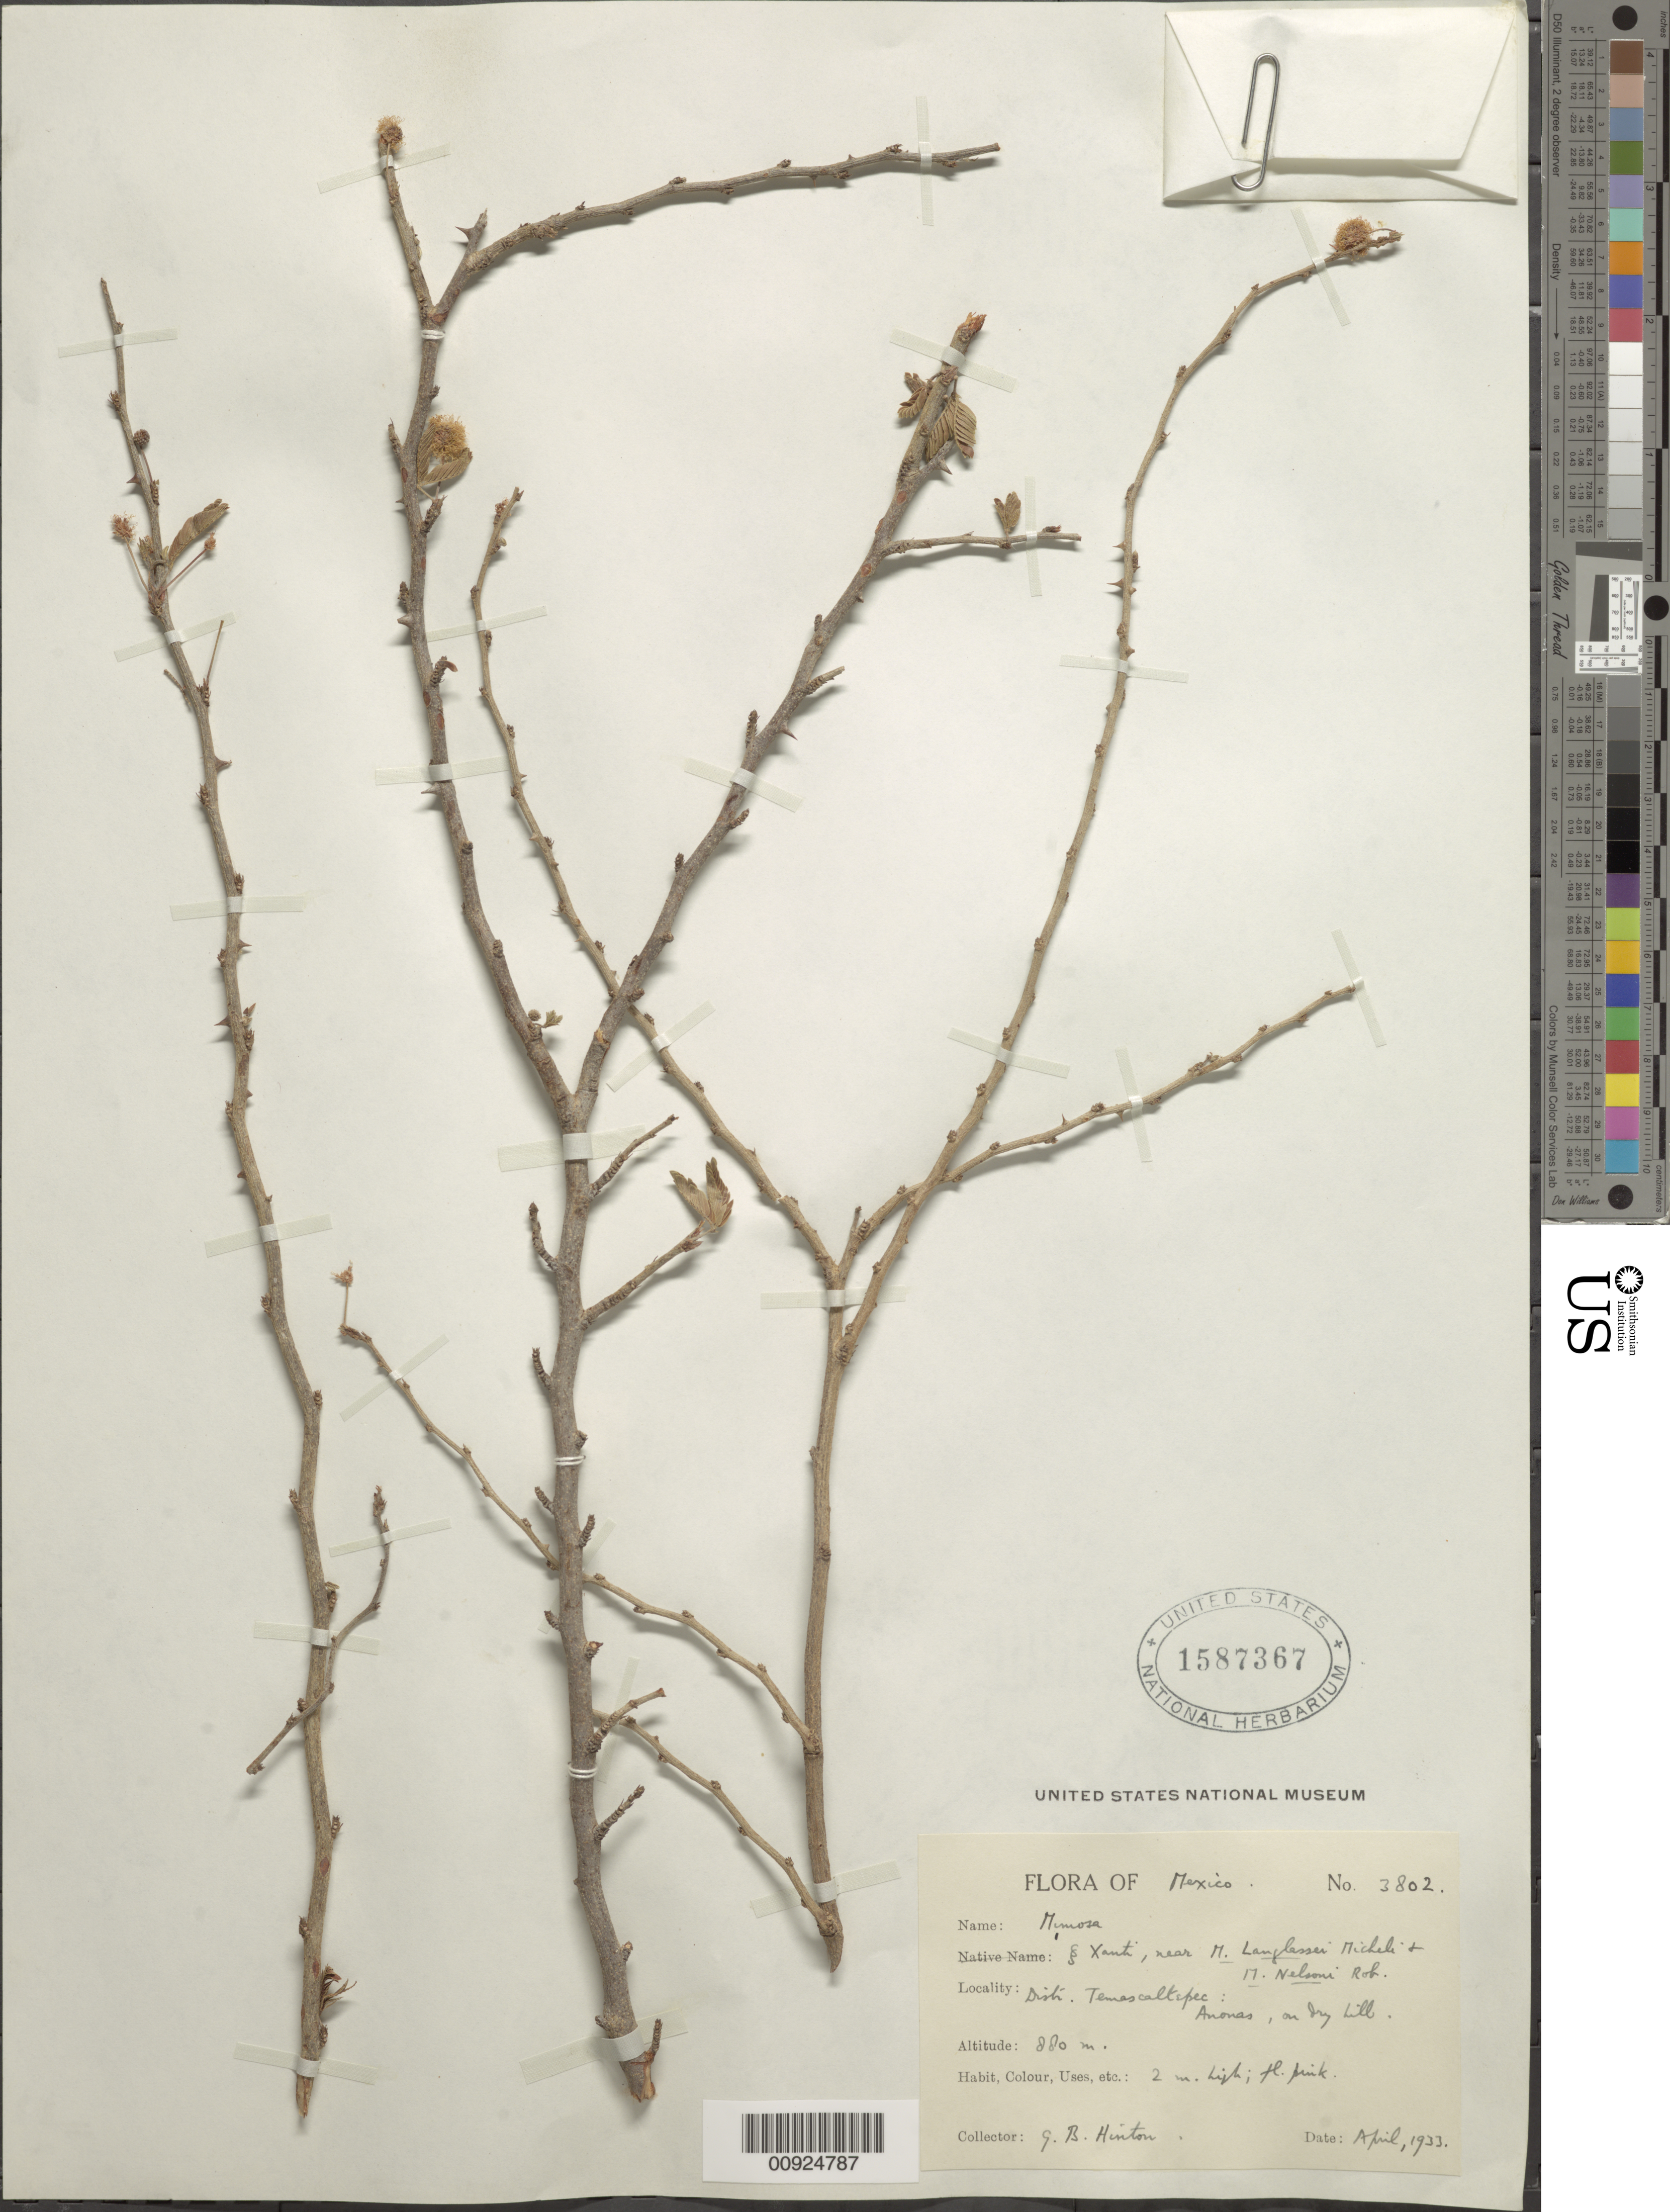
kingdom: Plantae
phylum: Tracheophyta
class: Magnoliopsida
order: Fabales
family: Fabaceae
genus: Mimosa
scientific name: Mimosa langlassei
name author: Micheli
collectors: G. B. Hinton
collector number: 3802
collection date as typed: Apr 1933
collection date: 1933-04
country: Mexico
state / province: México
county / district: Temascaltepec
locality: State of Mexico, Distr. Temascaltepec: Anonas.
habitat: On dry hill.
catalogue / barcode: US 1587367